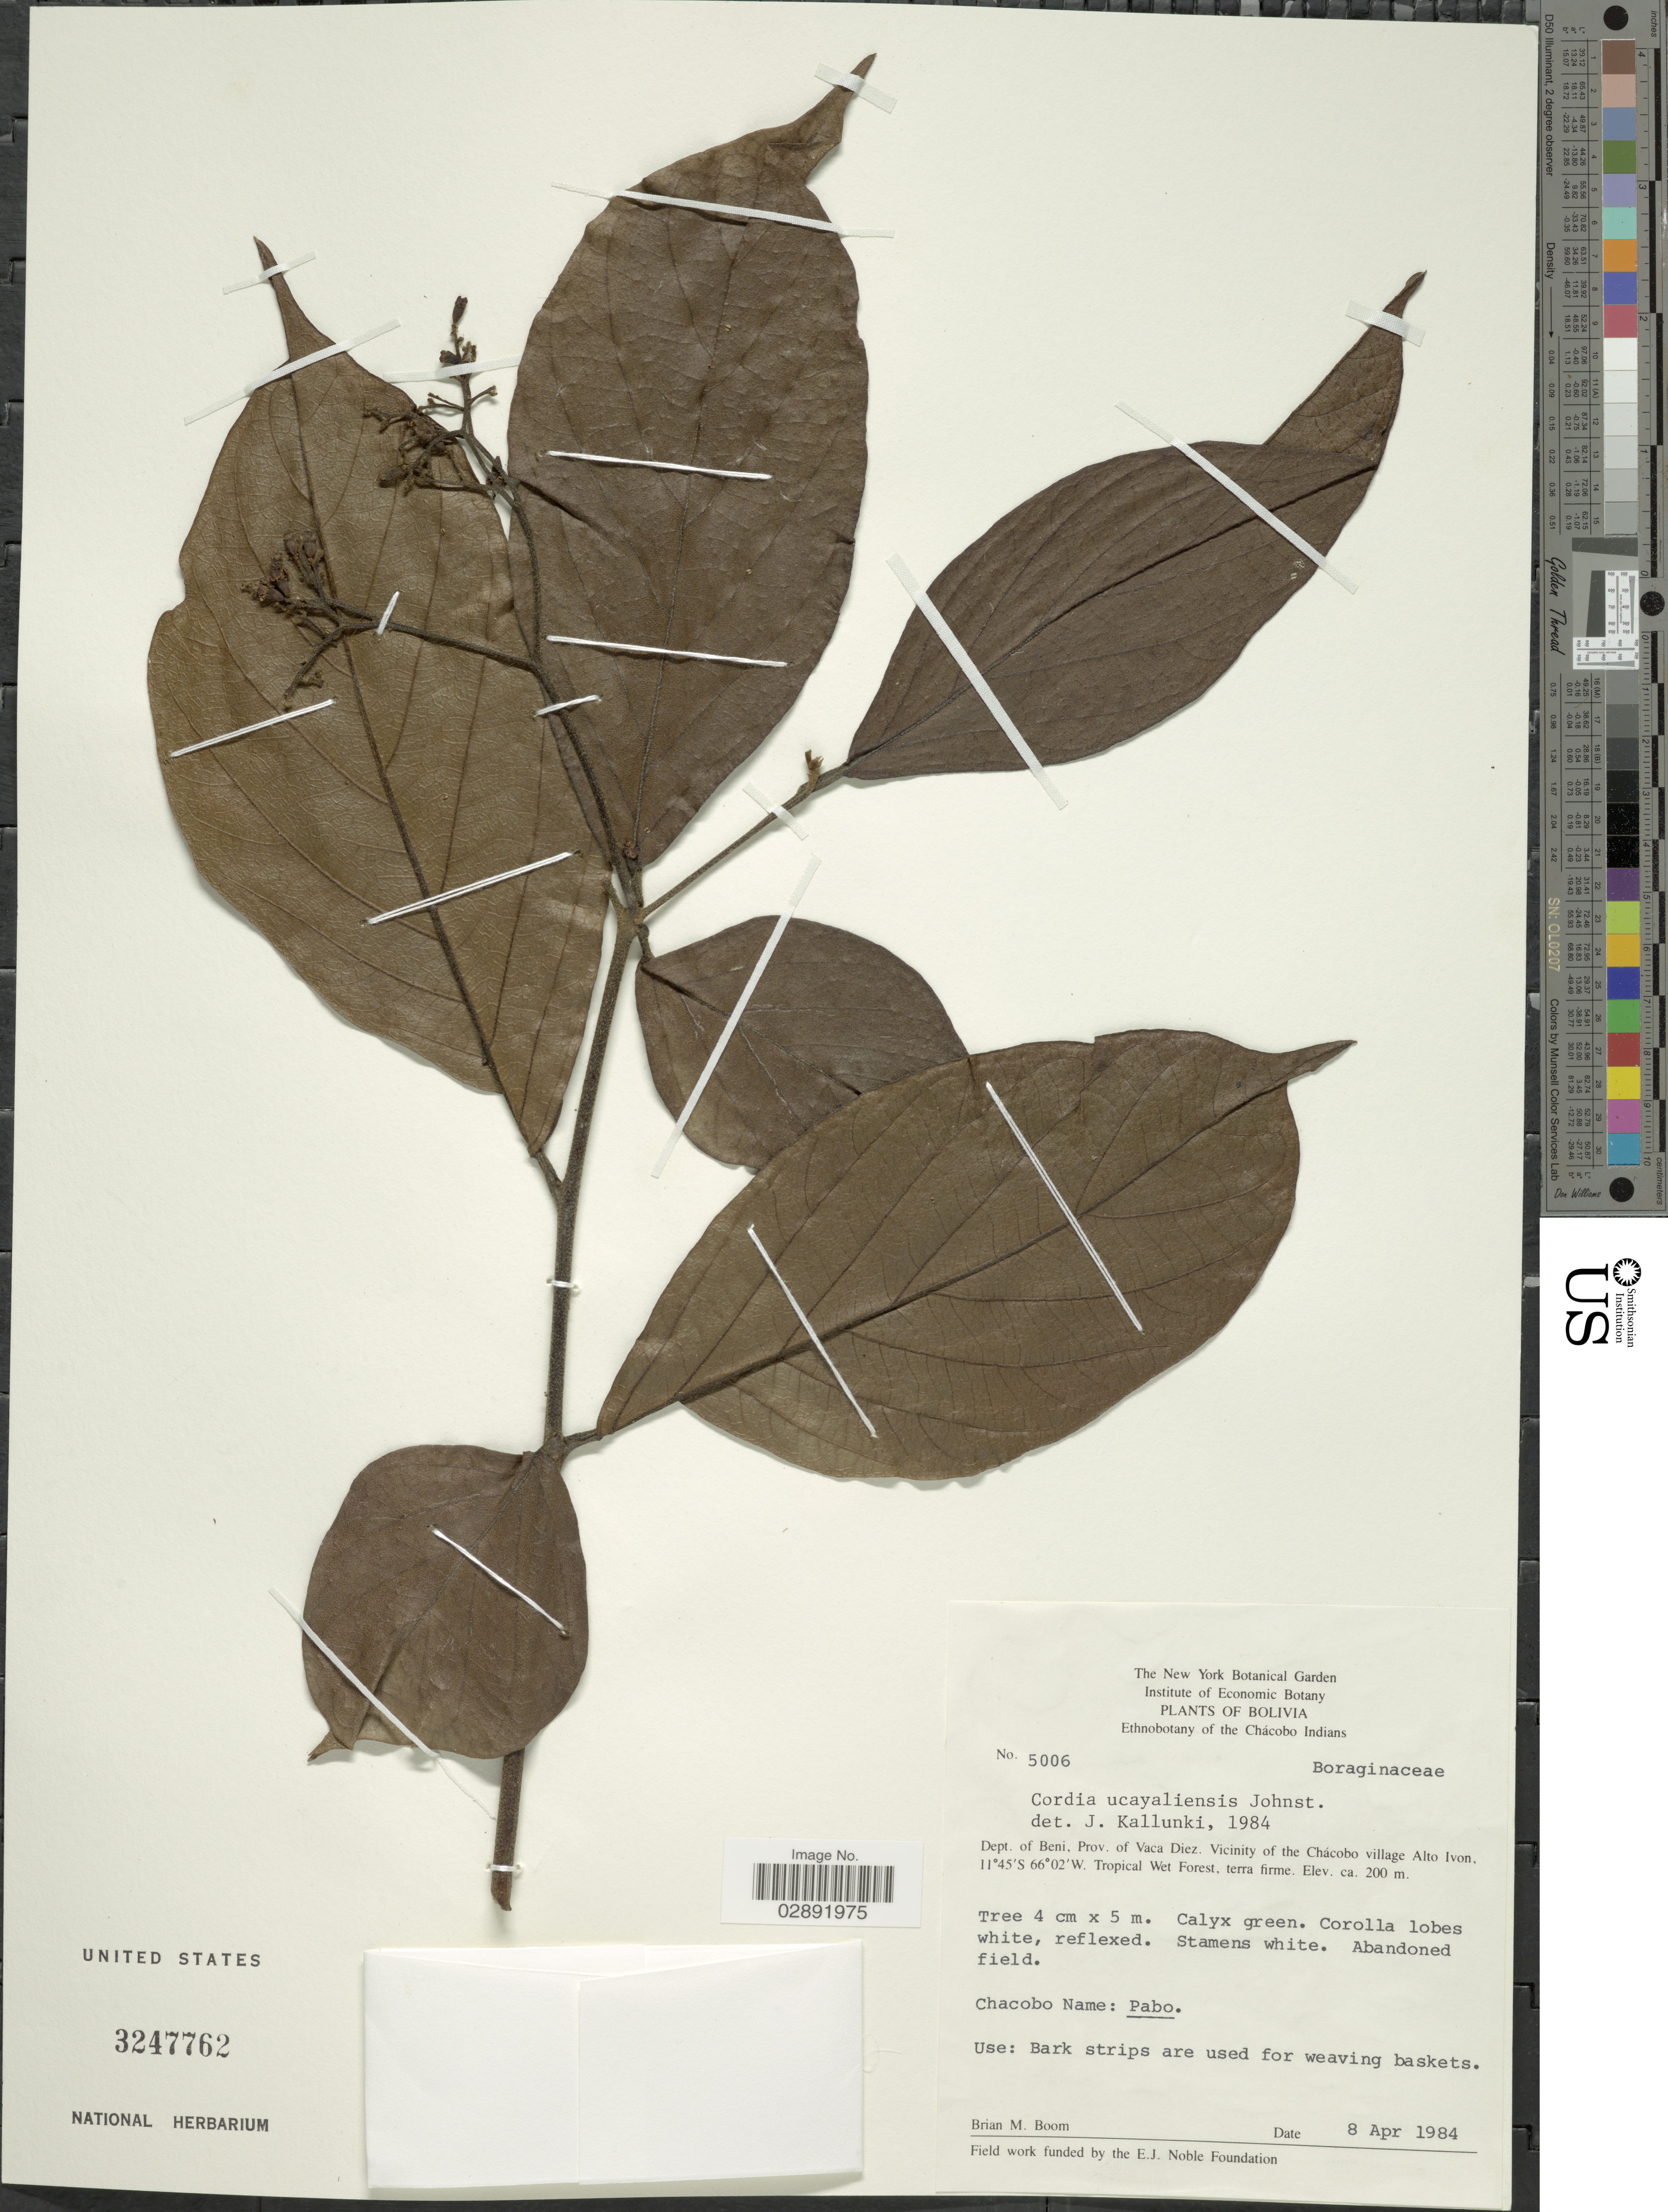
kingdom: Plantae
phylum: Tracheophyta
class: Magnoliopsida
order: Boraginales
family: Cordiaceae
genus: Cordia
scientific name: Cordia ucayaliensis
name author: I.M. Johnst.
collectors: B. M. Boom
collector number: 5006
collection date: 1984-04-08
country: Bolivia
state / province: Beni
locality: Dept. of Beni, Prov. of Vaca Diez. Vicinity of the Chácobo village Alto Ivan.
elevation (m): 200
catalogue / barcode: US 3247762